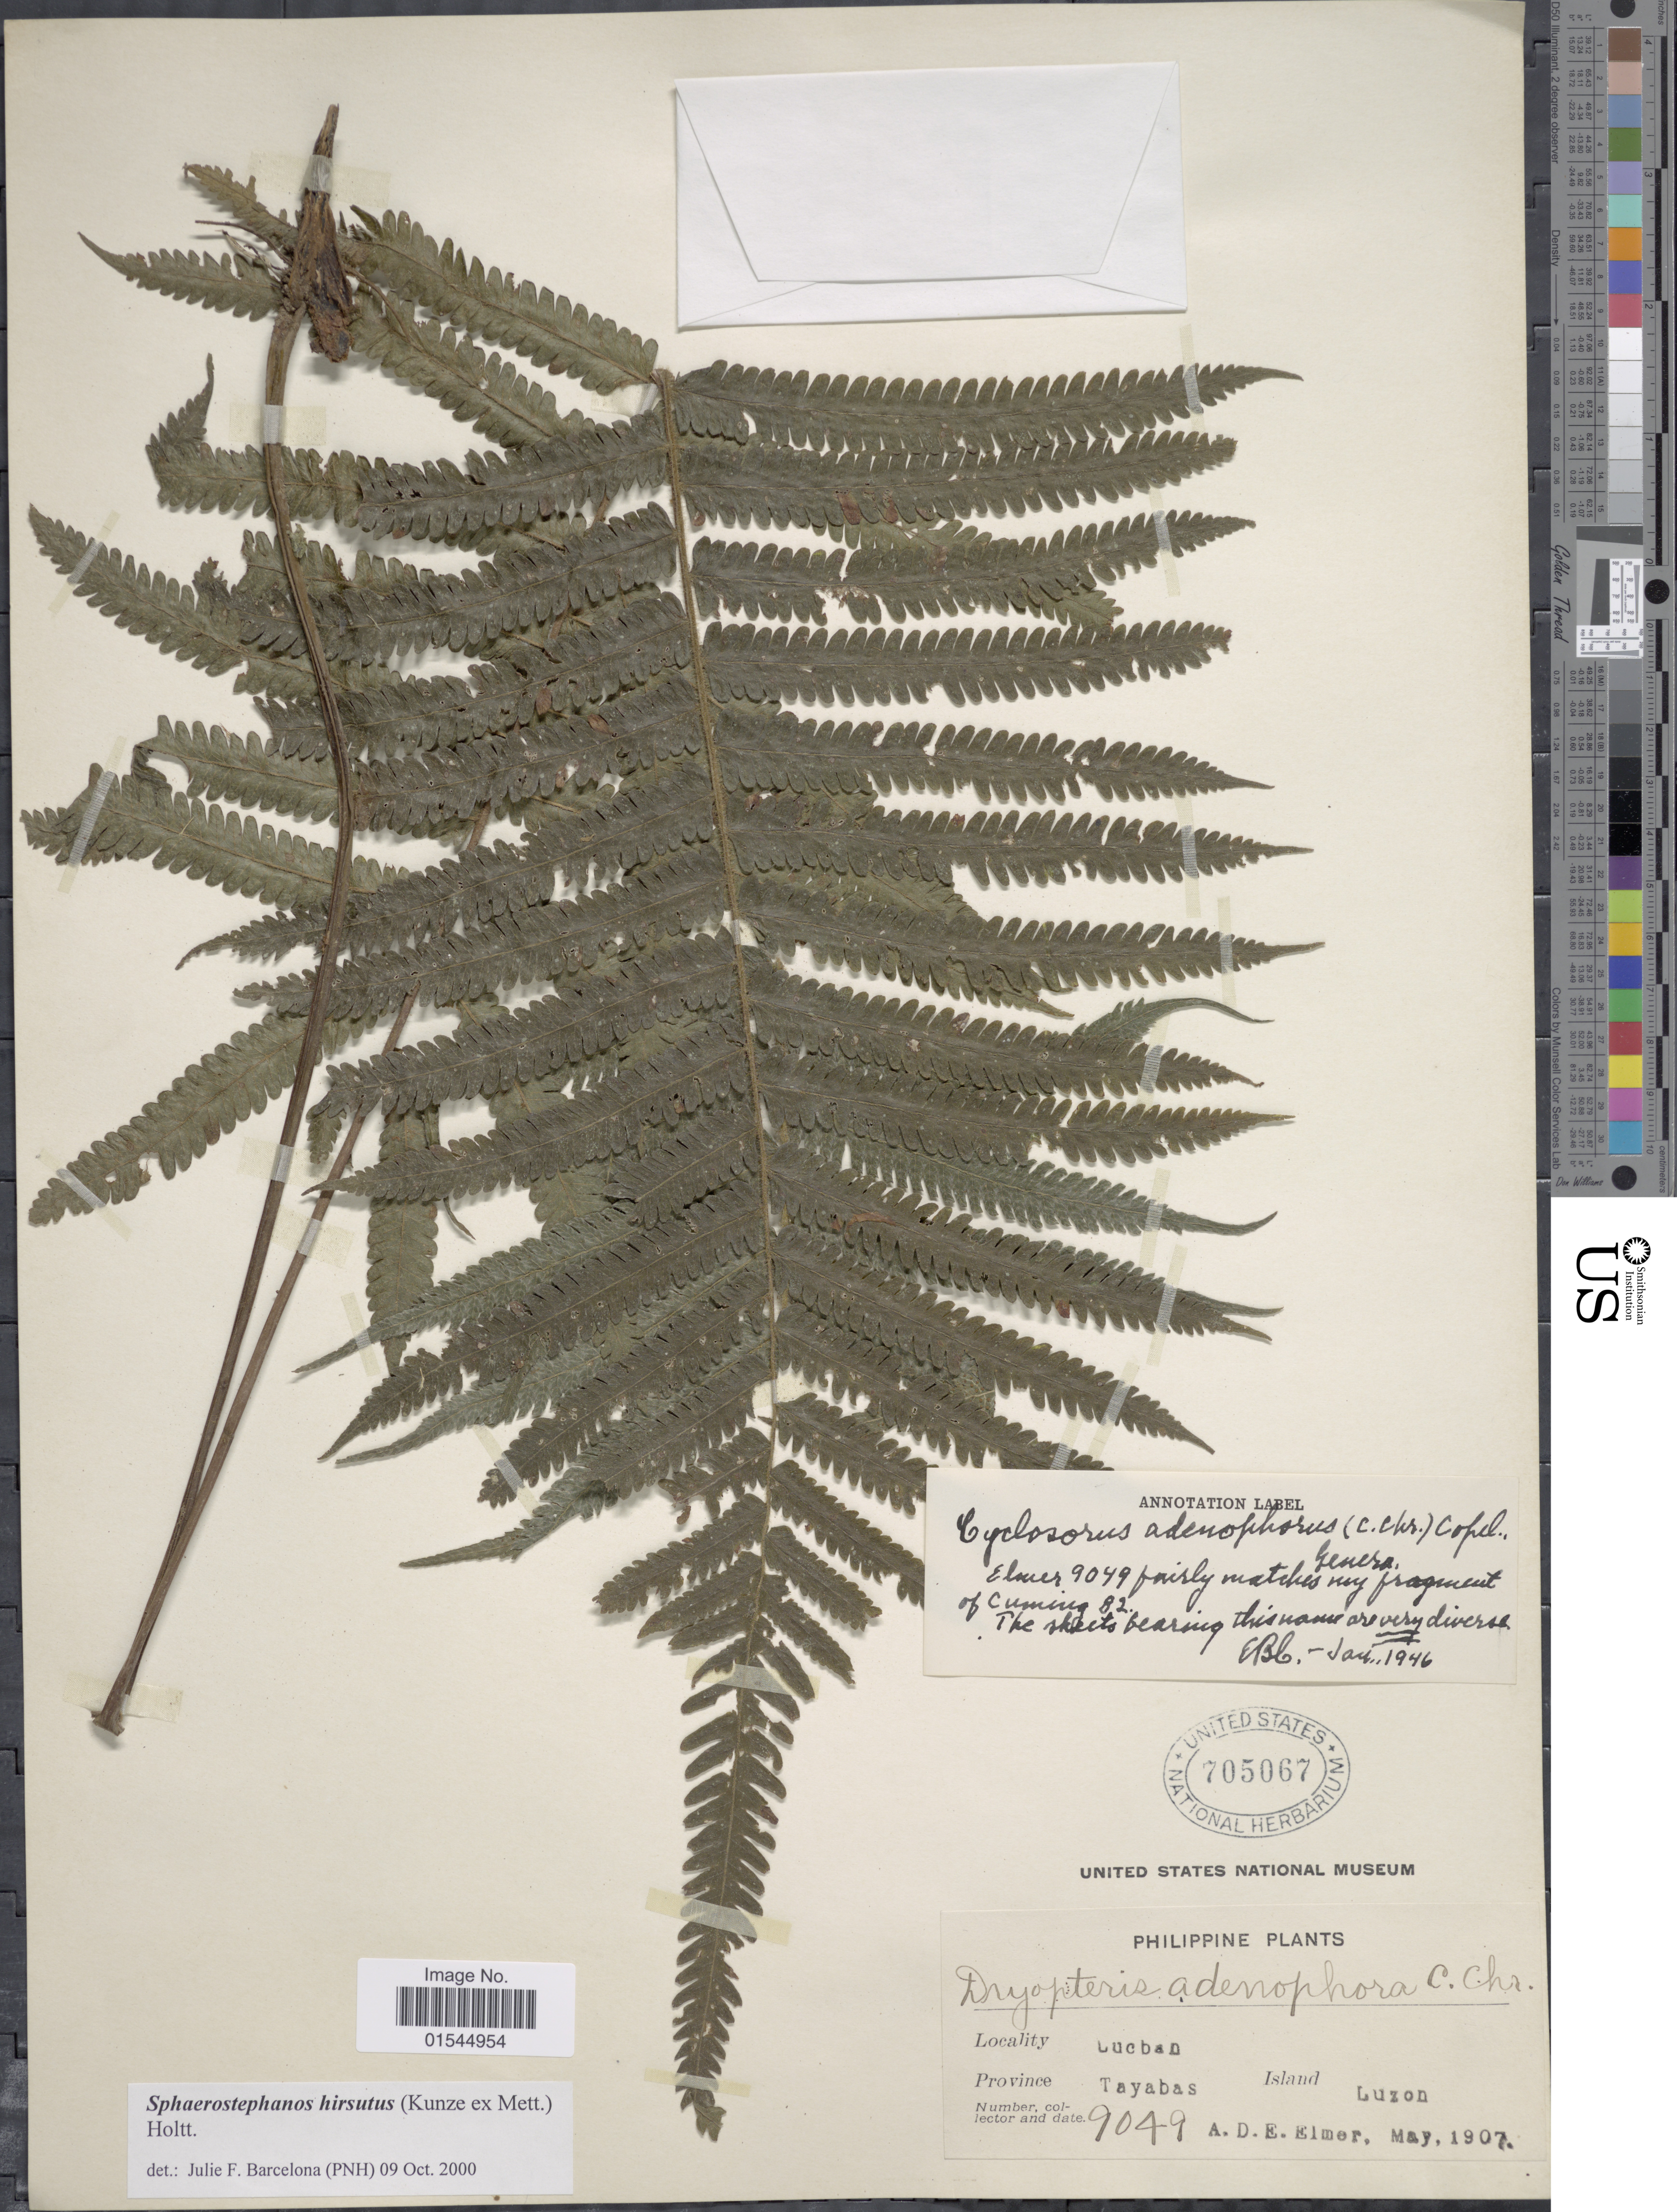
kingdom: Plantae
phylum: Tracheophyta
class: Polypodiopsida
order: Polypodiales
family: Thelypteridaceae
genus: Sphaerostephanos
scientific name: Sphaerostephanos hirsutus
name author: (Kunze ex Mett.) Holttum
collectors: A. D. E. Elmer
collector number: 9049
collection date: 1907-05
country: Philippines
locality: Lucban. Province Tayabas. Island. Luzon.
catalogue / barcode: US 705067